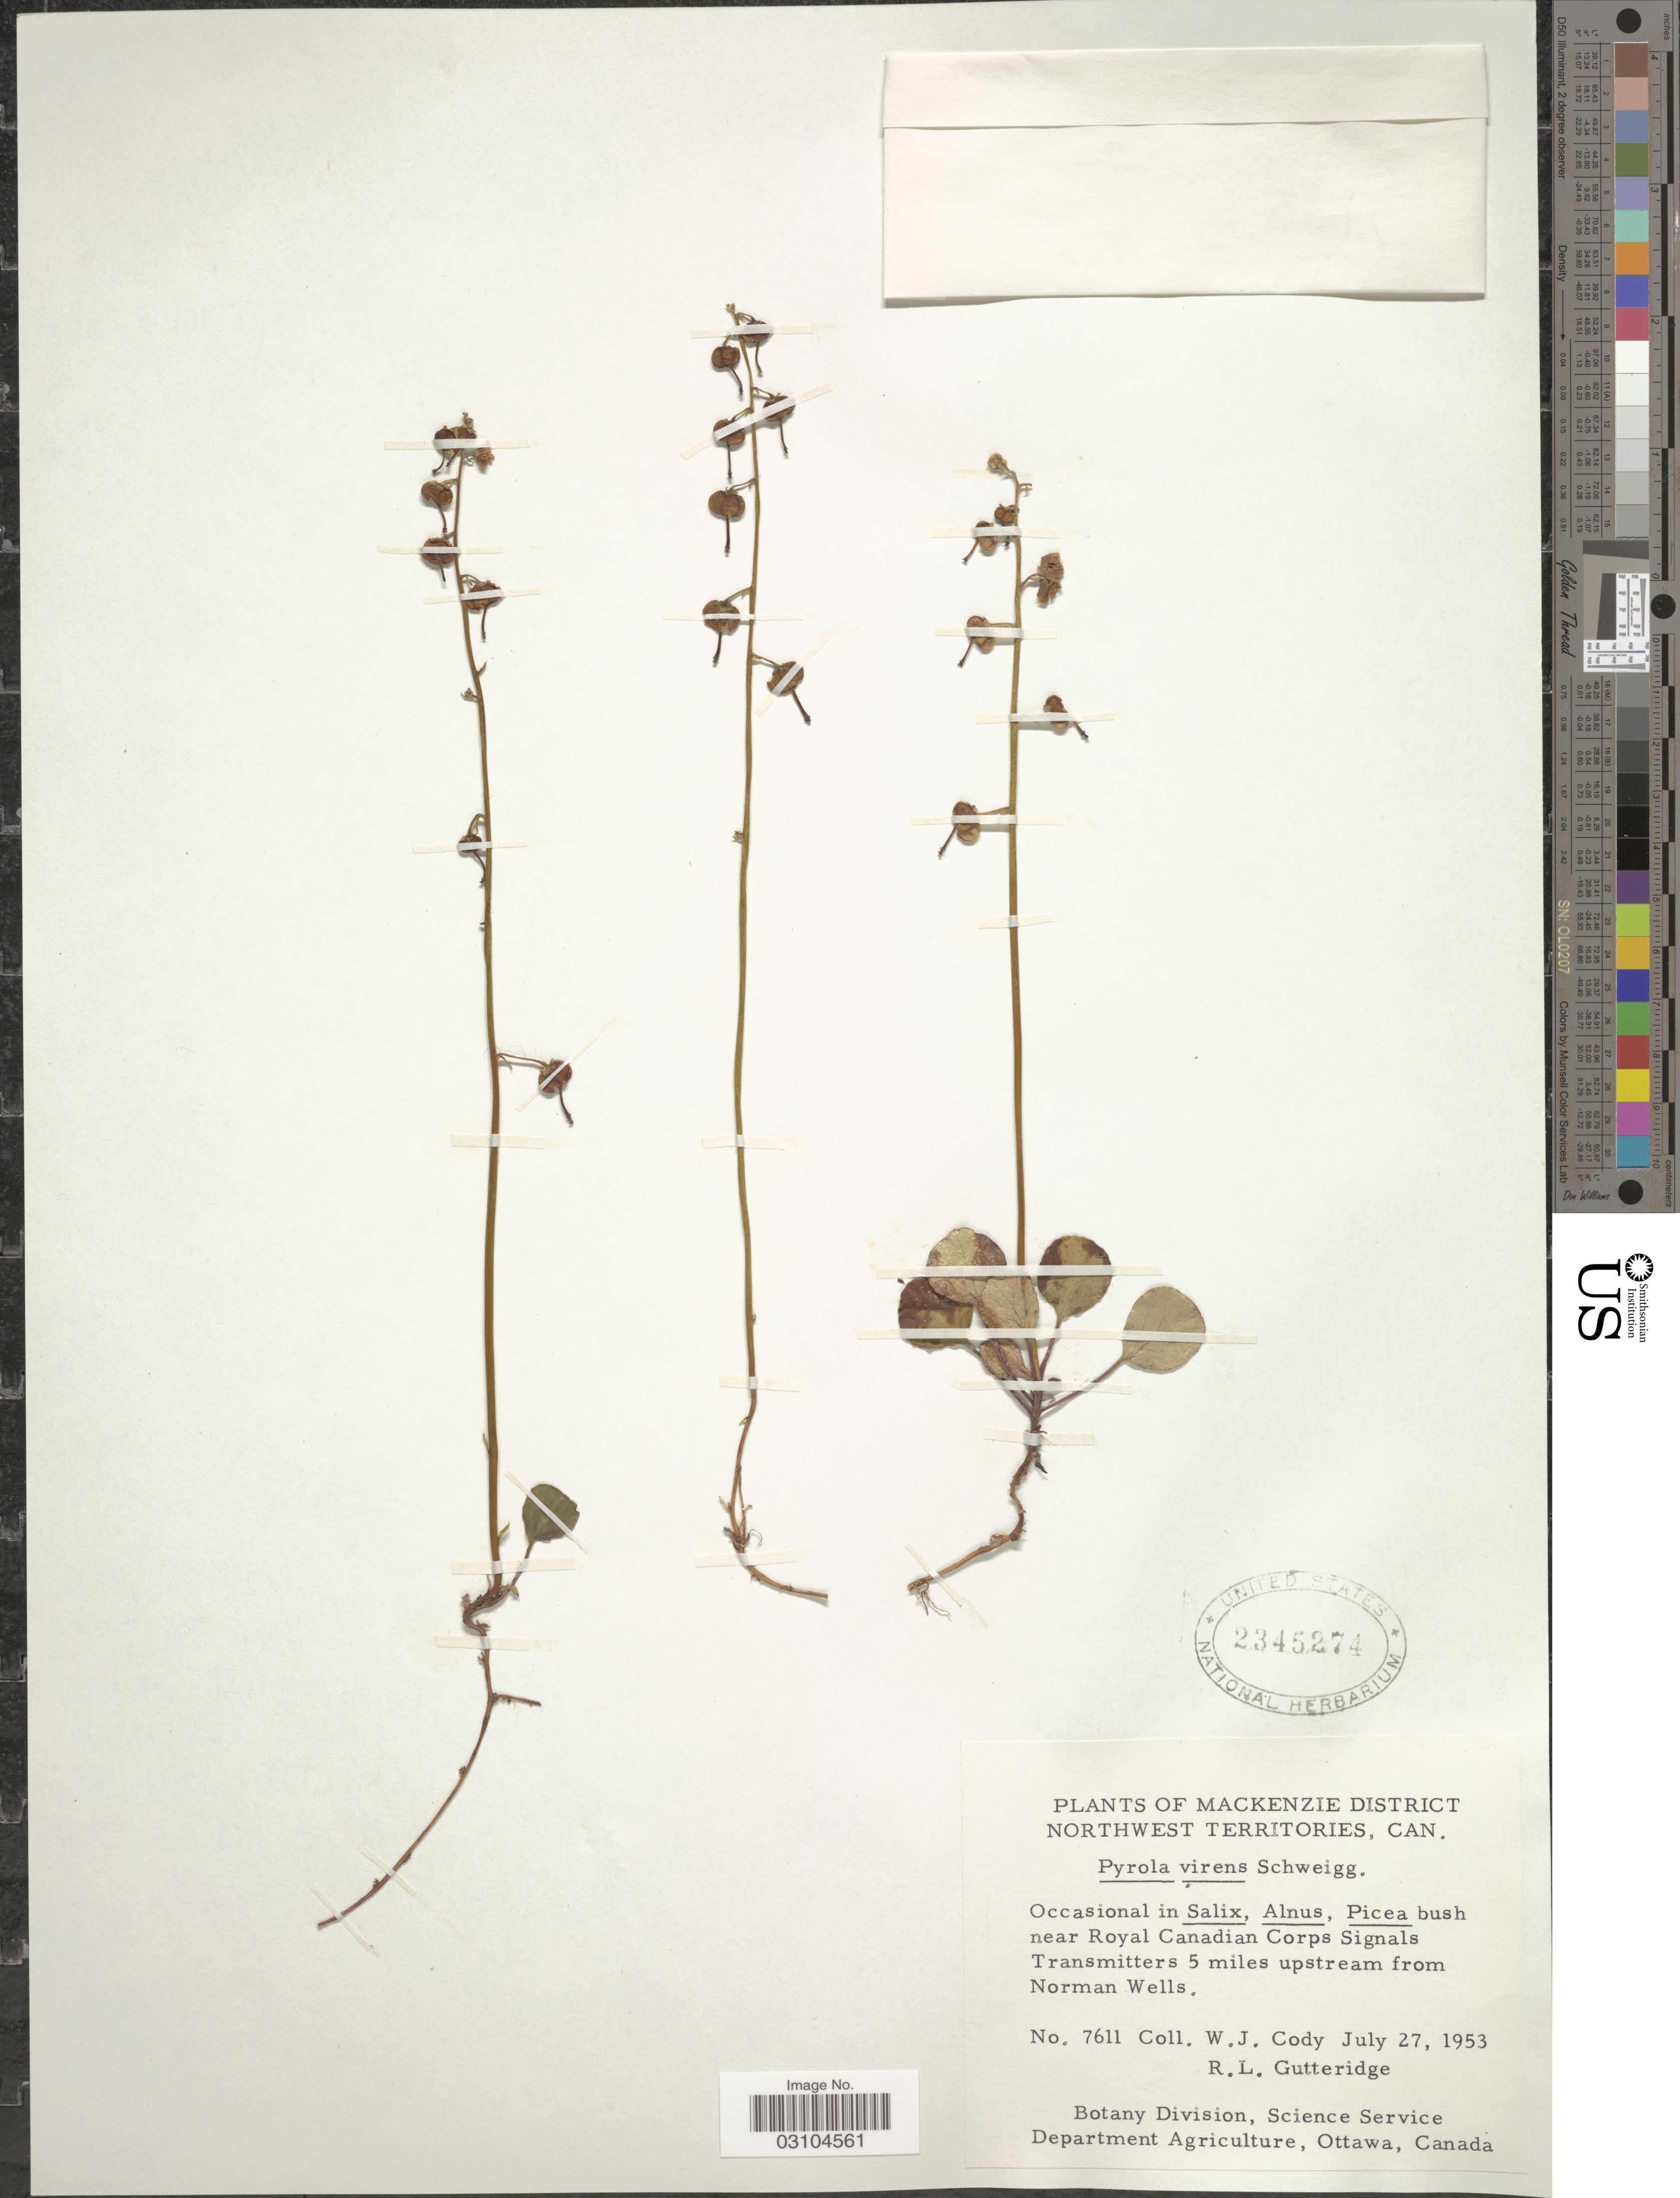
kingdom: Plantae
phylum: Tracheophyta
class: Magnoliopsida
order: Ericales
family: Ericaceae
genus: Pyrola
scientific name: Pyrola virens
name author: Schweigg.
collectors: W. Cody & R. Gutteridge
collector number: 7611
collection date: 1953-07-27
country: Canada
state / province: Northwest Territories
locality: Mackenzie District. Near Royal Canadian Corps Signals Transmitters 5 miles upstream from Norman Wells.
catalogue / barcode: US 2345274